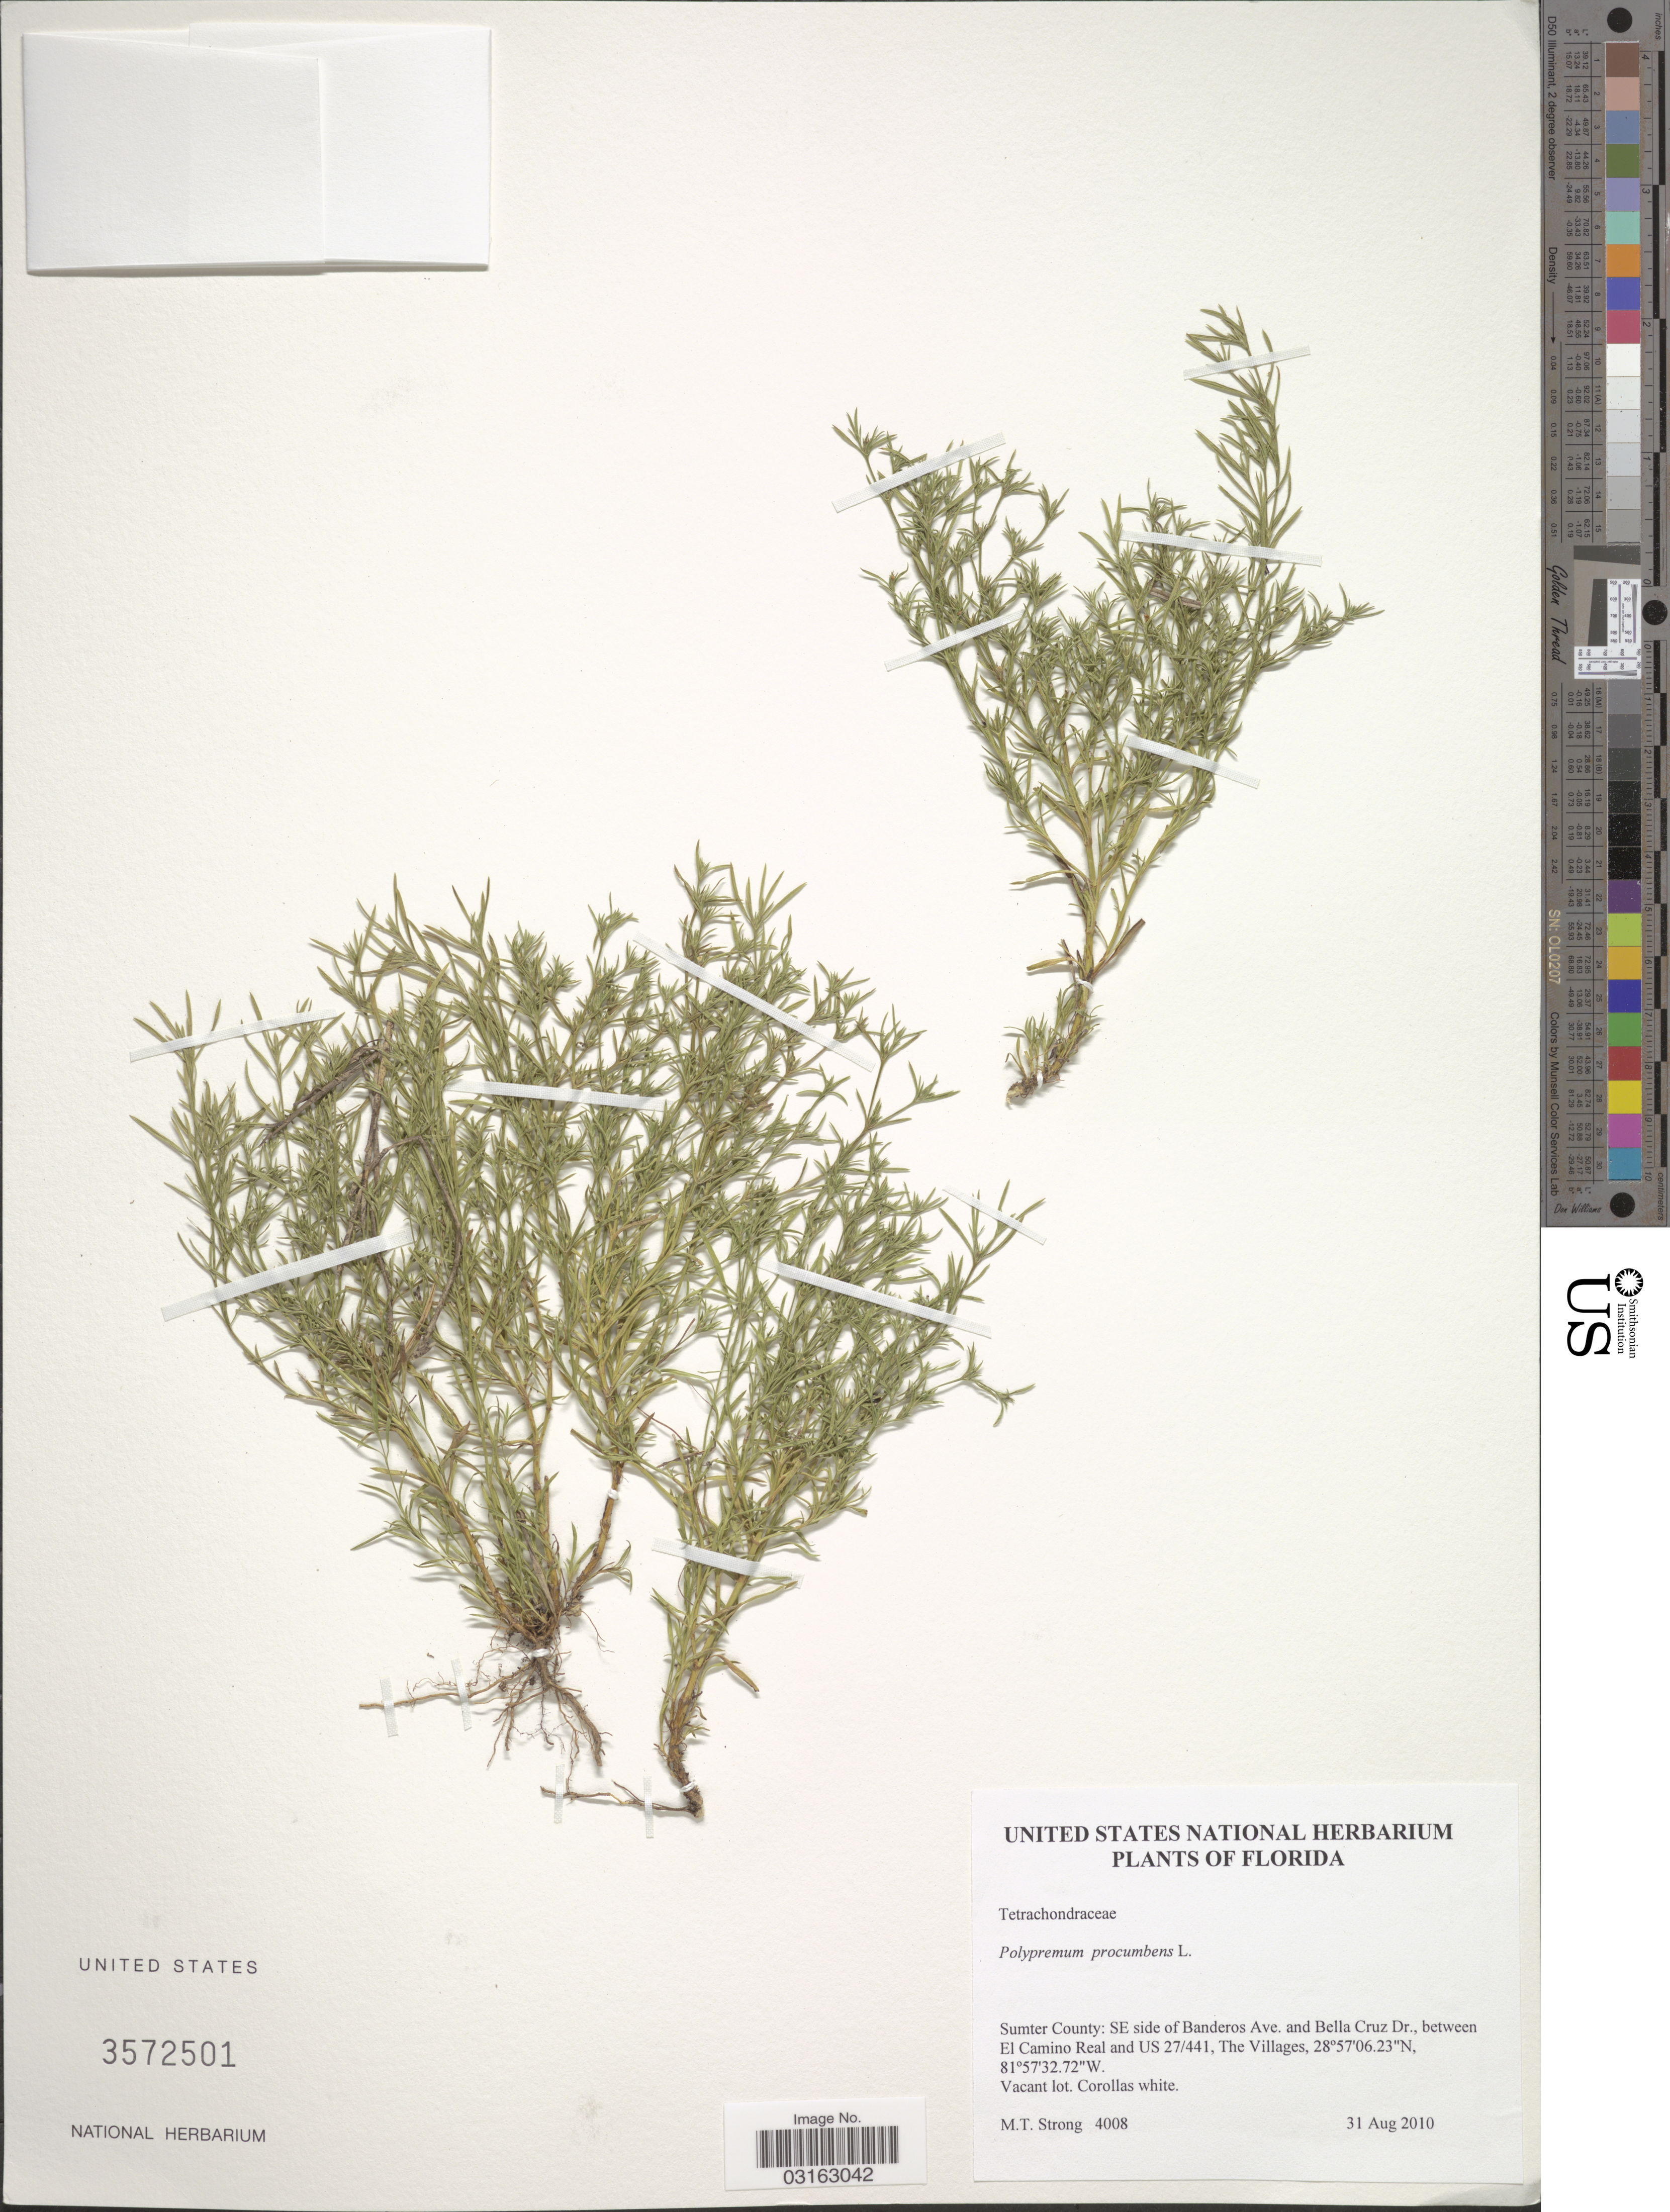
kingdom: Plantae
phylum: Tracheophyta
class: Magnoliopsida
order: Lamiales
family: Tetrachondraceae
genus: Polypremum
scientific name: Polypremum procumbens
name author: L.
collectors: M. T. Strong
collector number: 4008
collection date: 2010-08-13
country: United States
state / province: Florida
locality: Sumter County: SE side of Banderos Ave, and Bella Cruz Dr., between El Camino Real and US 27/441, The Villages.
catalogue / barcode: US 3572501